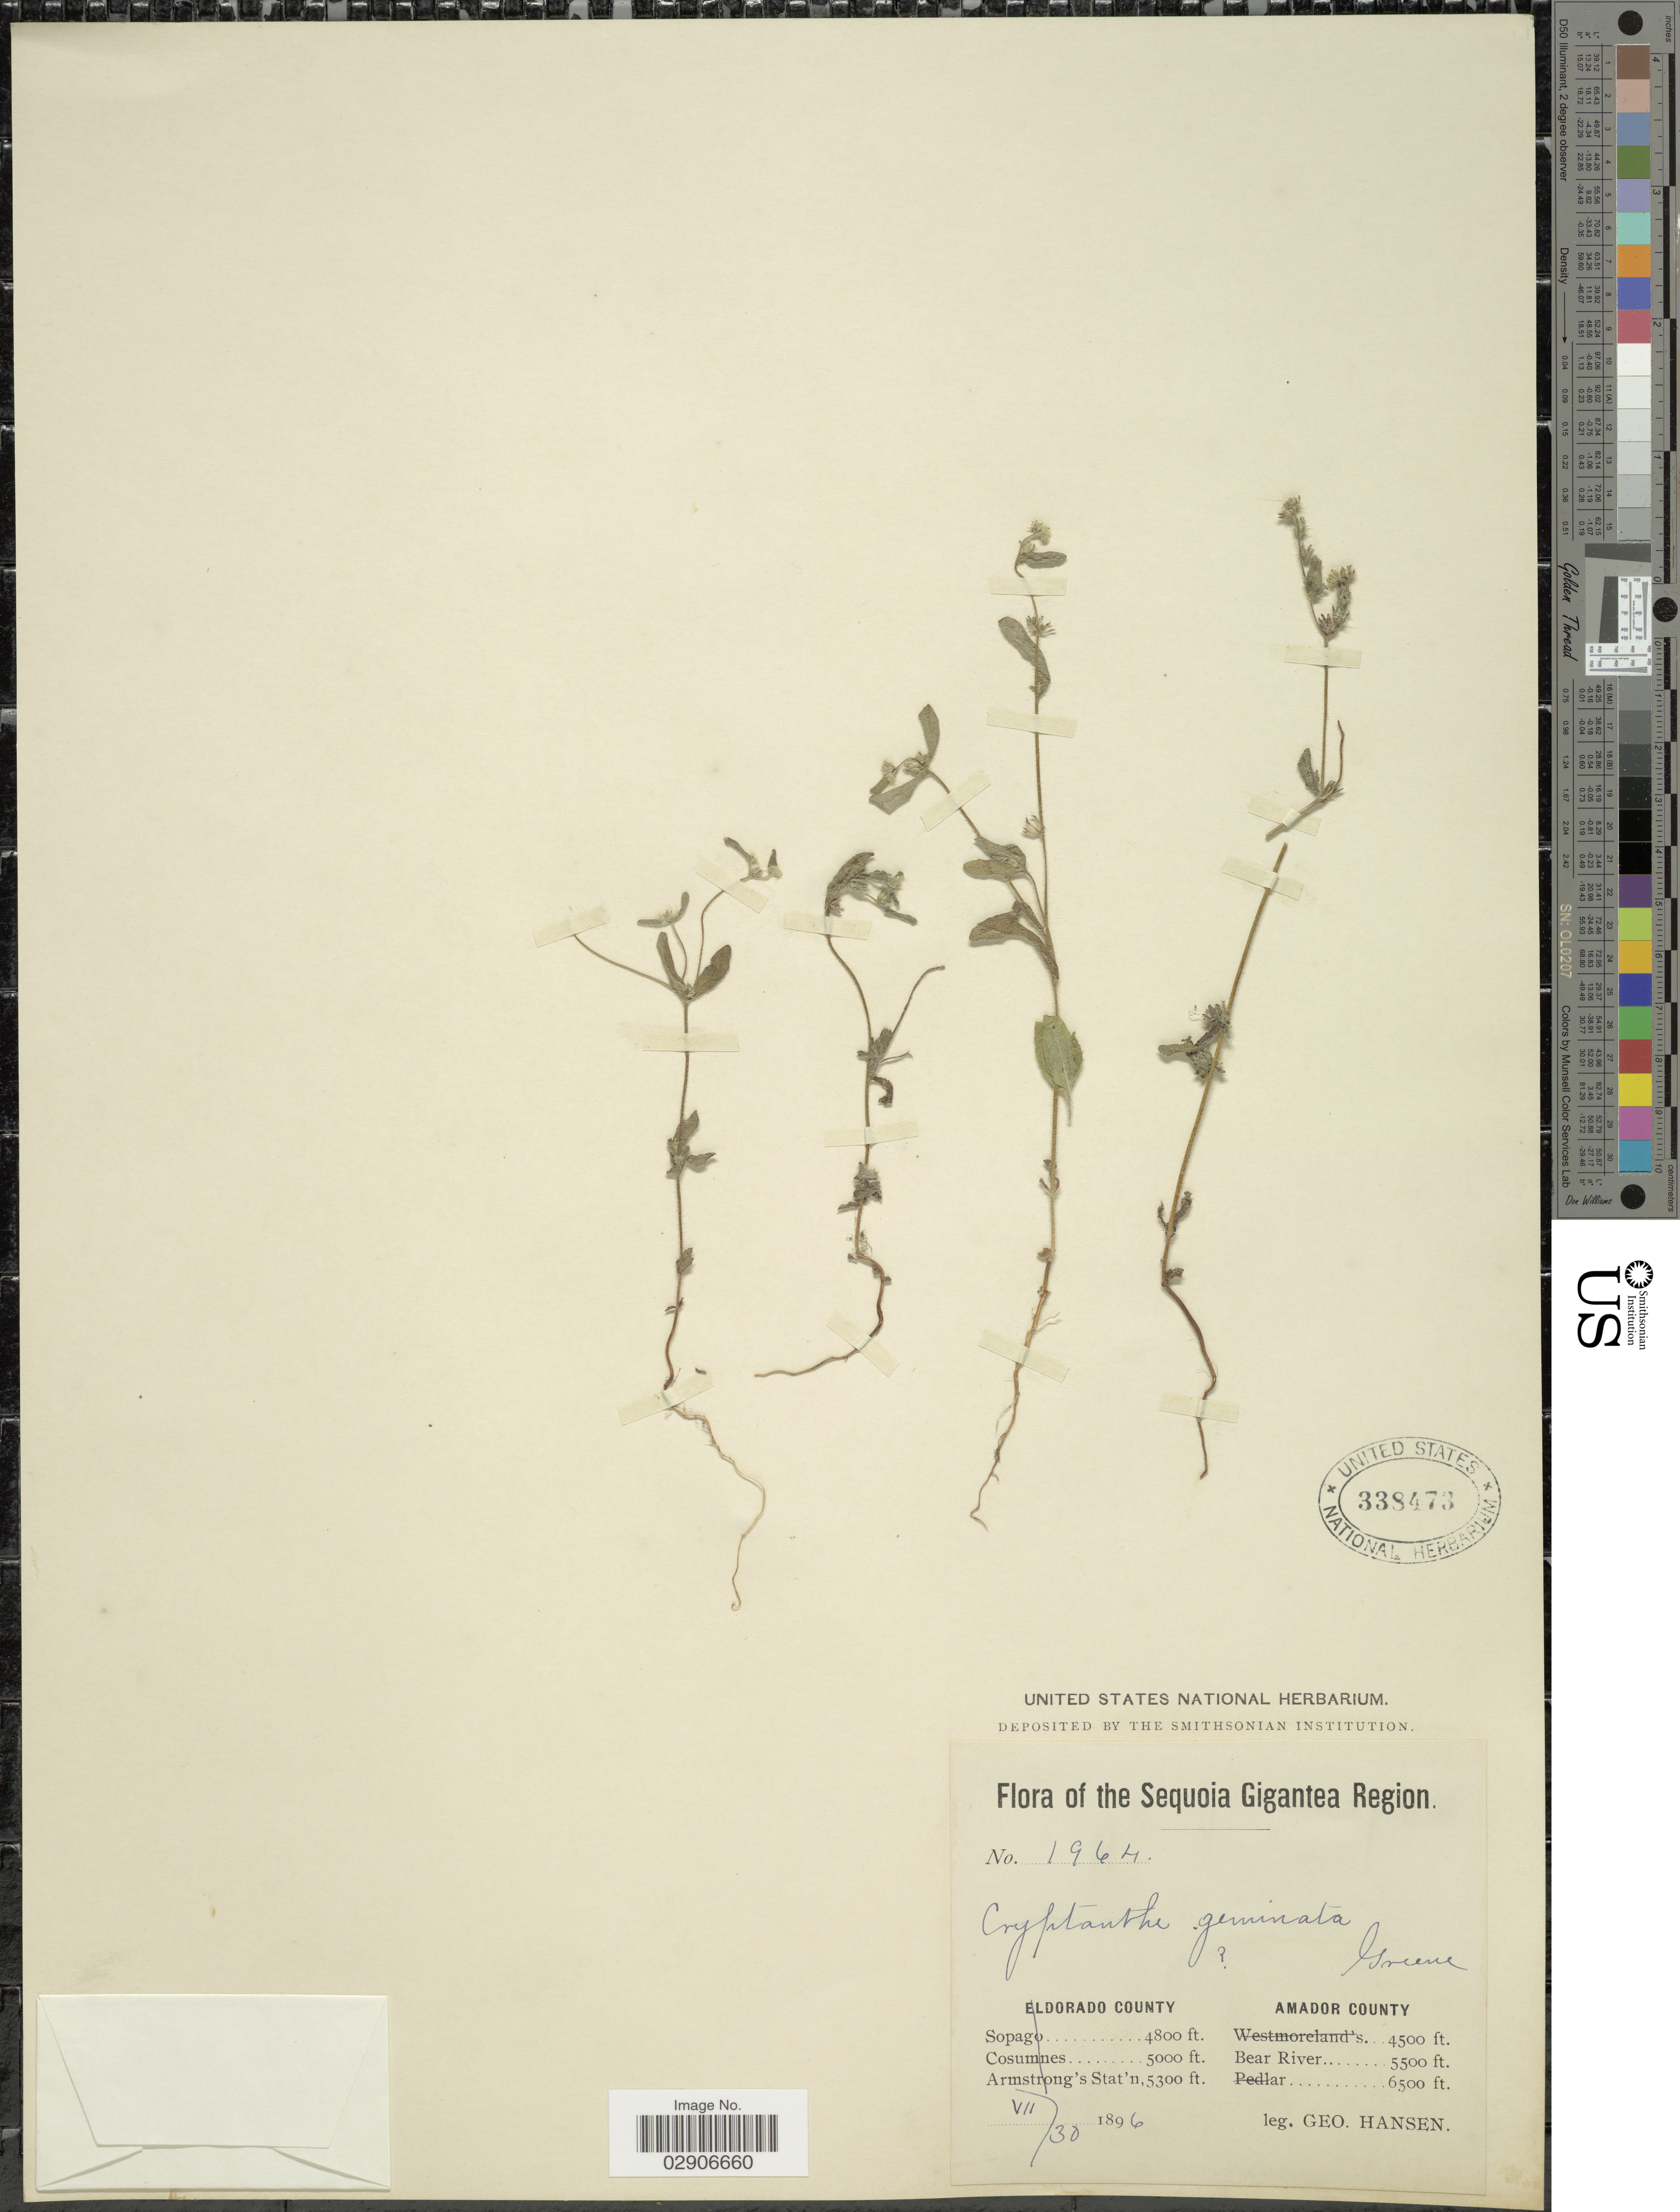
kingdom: Plantae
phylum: Tracheophyta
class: Magnoliopsida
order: Boraginales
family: Boraginaceae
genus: Cryptantha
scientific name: Cryptantha affinis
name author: (A. Gray) Greene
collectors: G. Hansen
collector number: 1964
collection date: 1896-07-30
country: United States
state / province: California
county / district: Amador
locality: Bear River. Amador County. The Sequoia Gigantea Region.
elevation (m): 1676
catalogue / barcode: US 338473